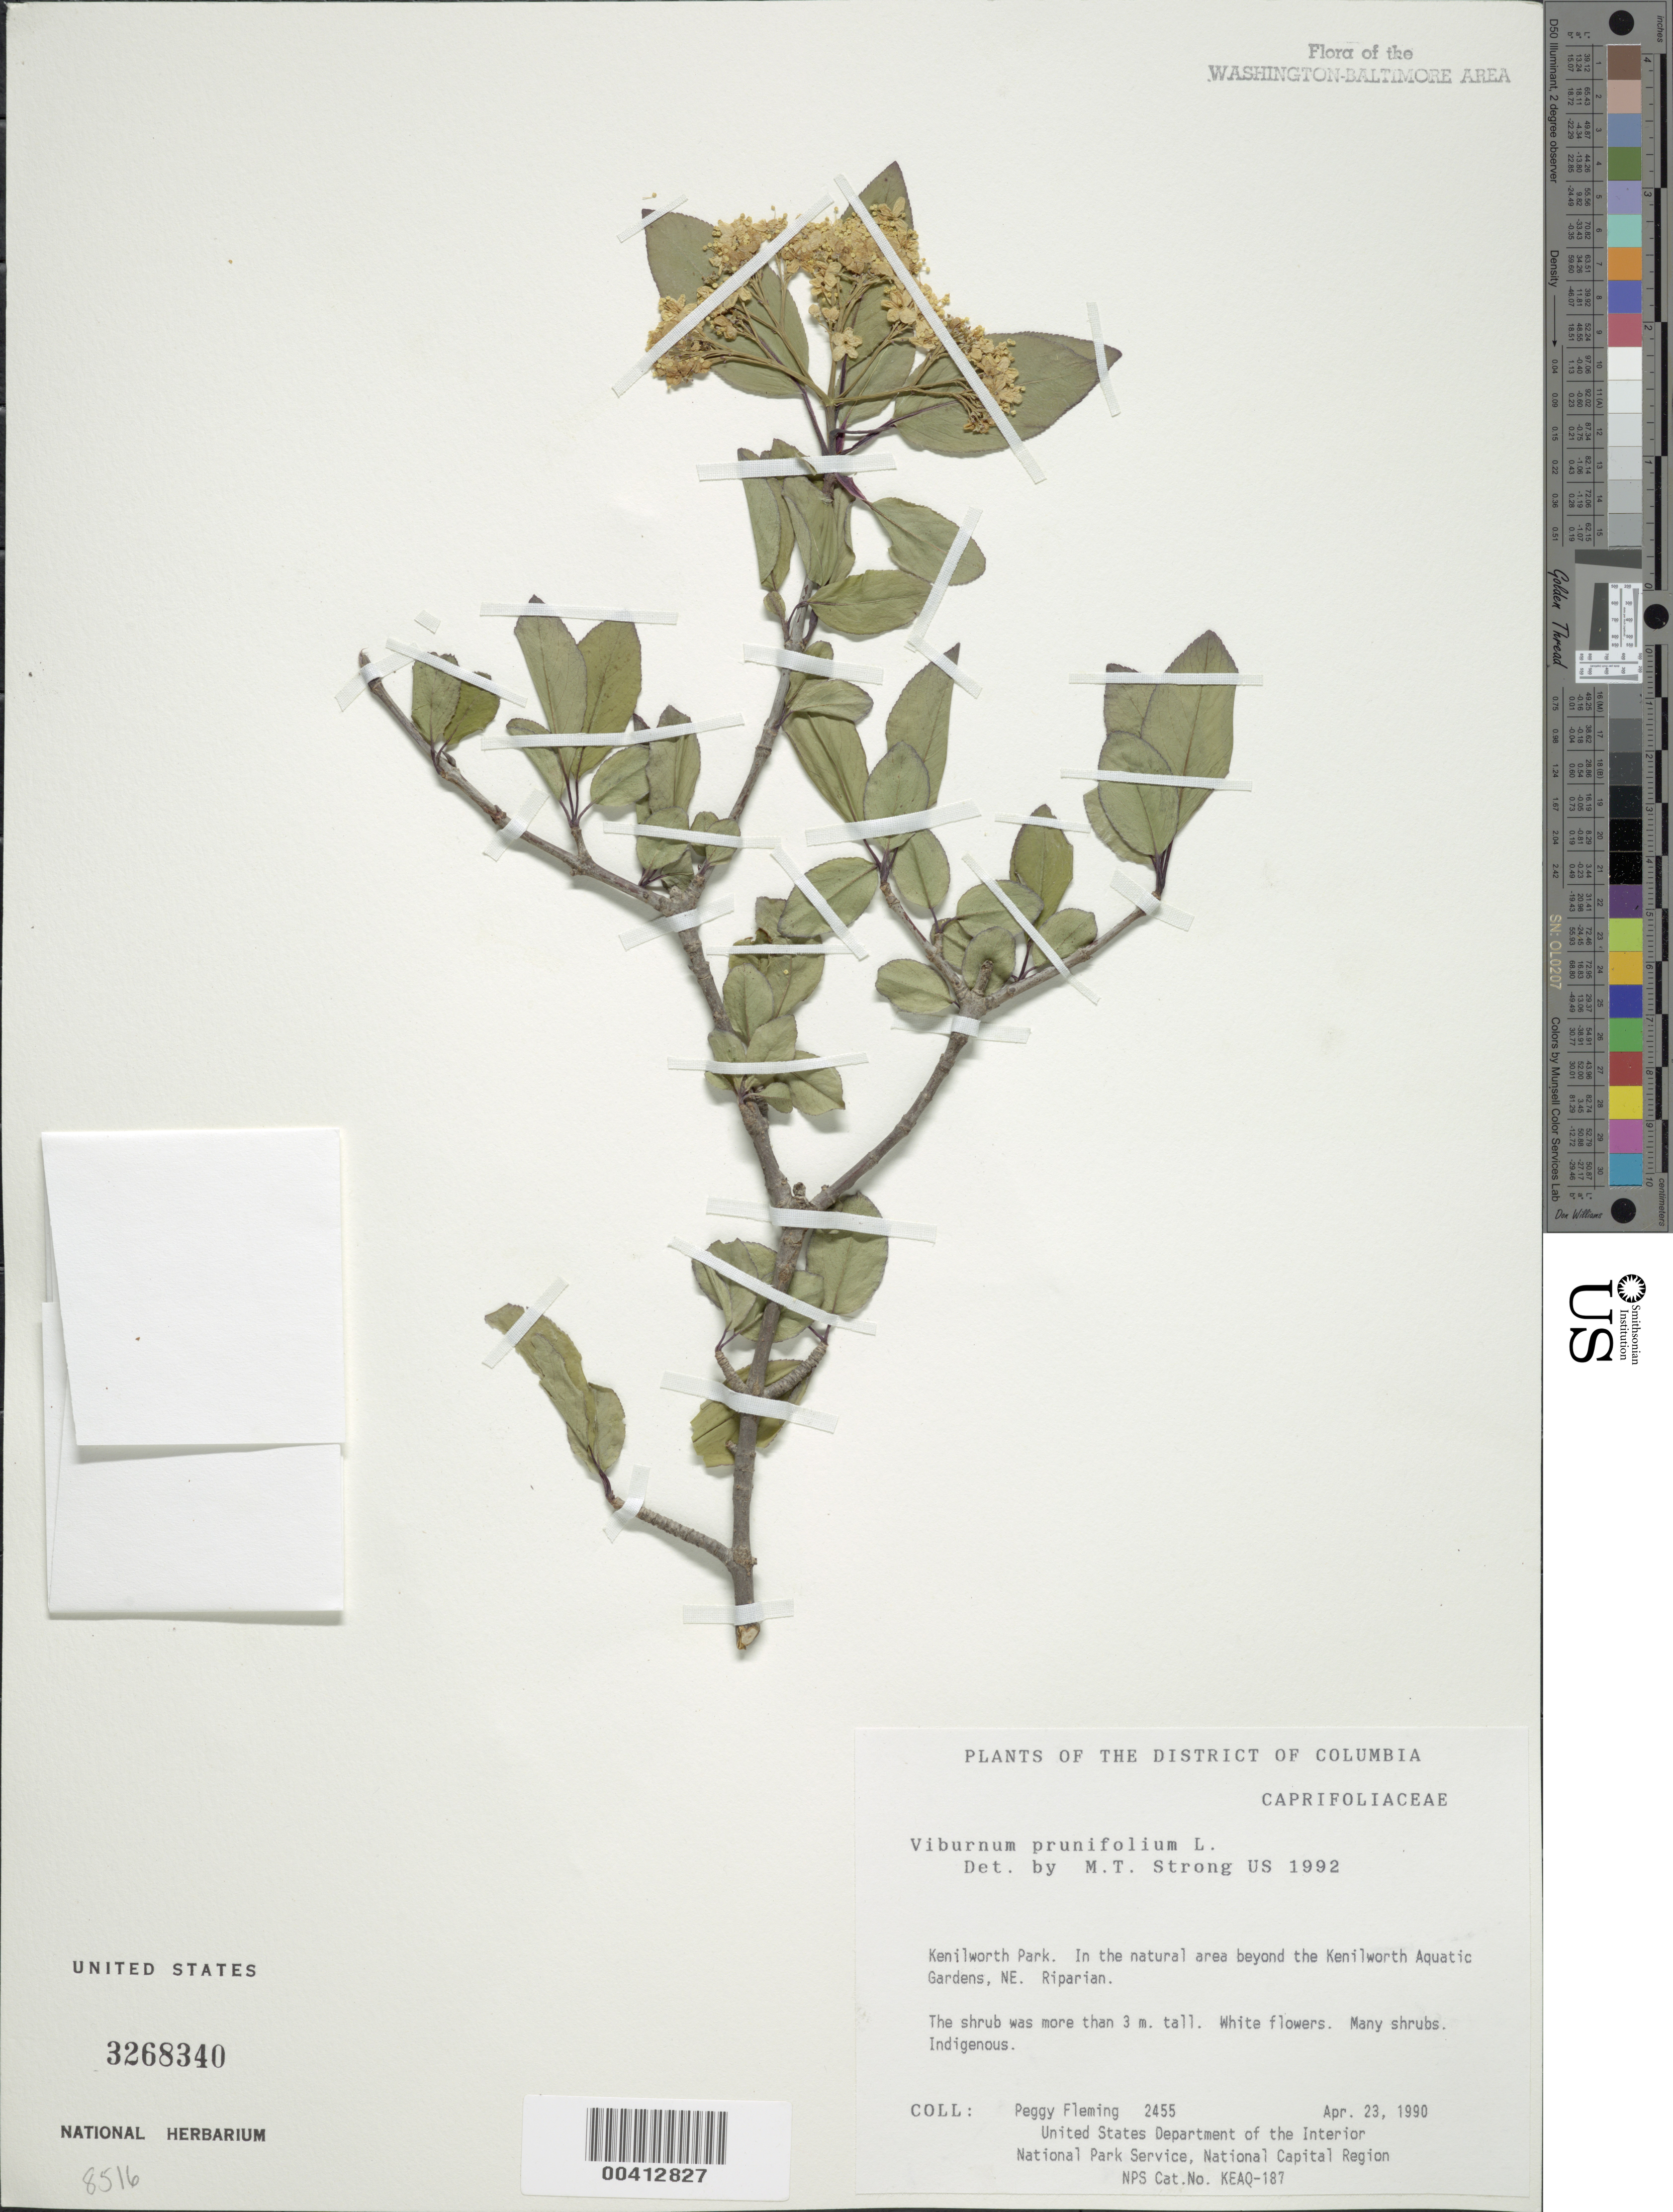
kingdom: Plantae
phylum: Tracheophyta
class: Magnoliopsida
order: Dipsacales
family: Viburnaceae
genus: Viburnum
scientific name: Viburnum prunifolium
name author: L.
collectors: P. Fleming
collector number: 2455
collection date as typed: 23 Apr 1990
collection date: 1990-04-23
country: United States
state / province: District of Columbia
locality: Kenilworth Park, natural area beyond Kenilworth gardens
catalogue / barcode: US 3268340